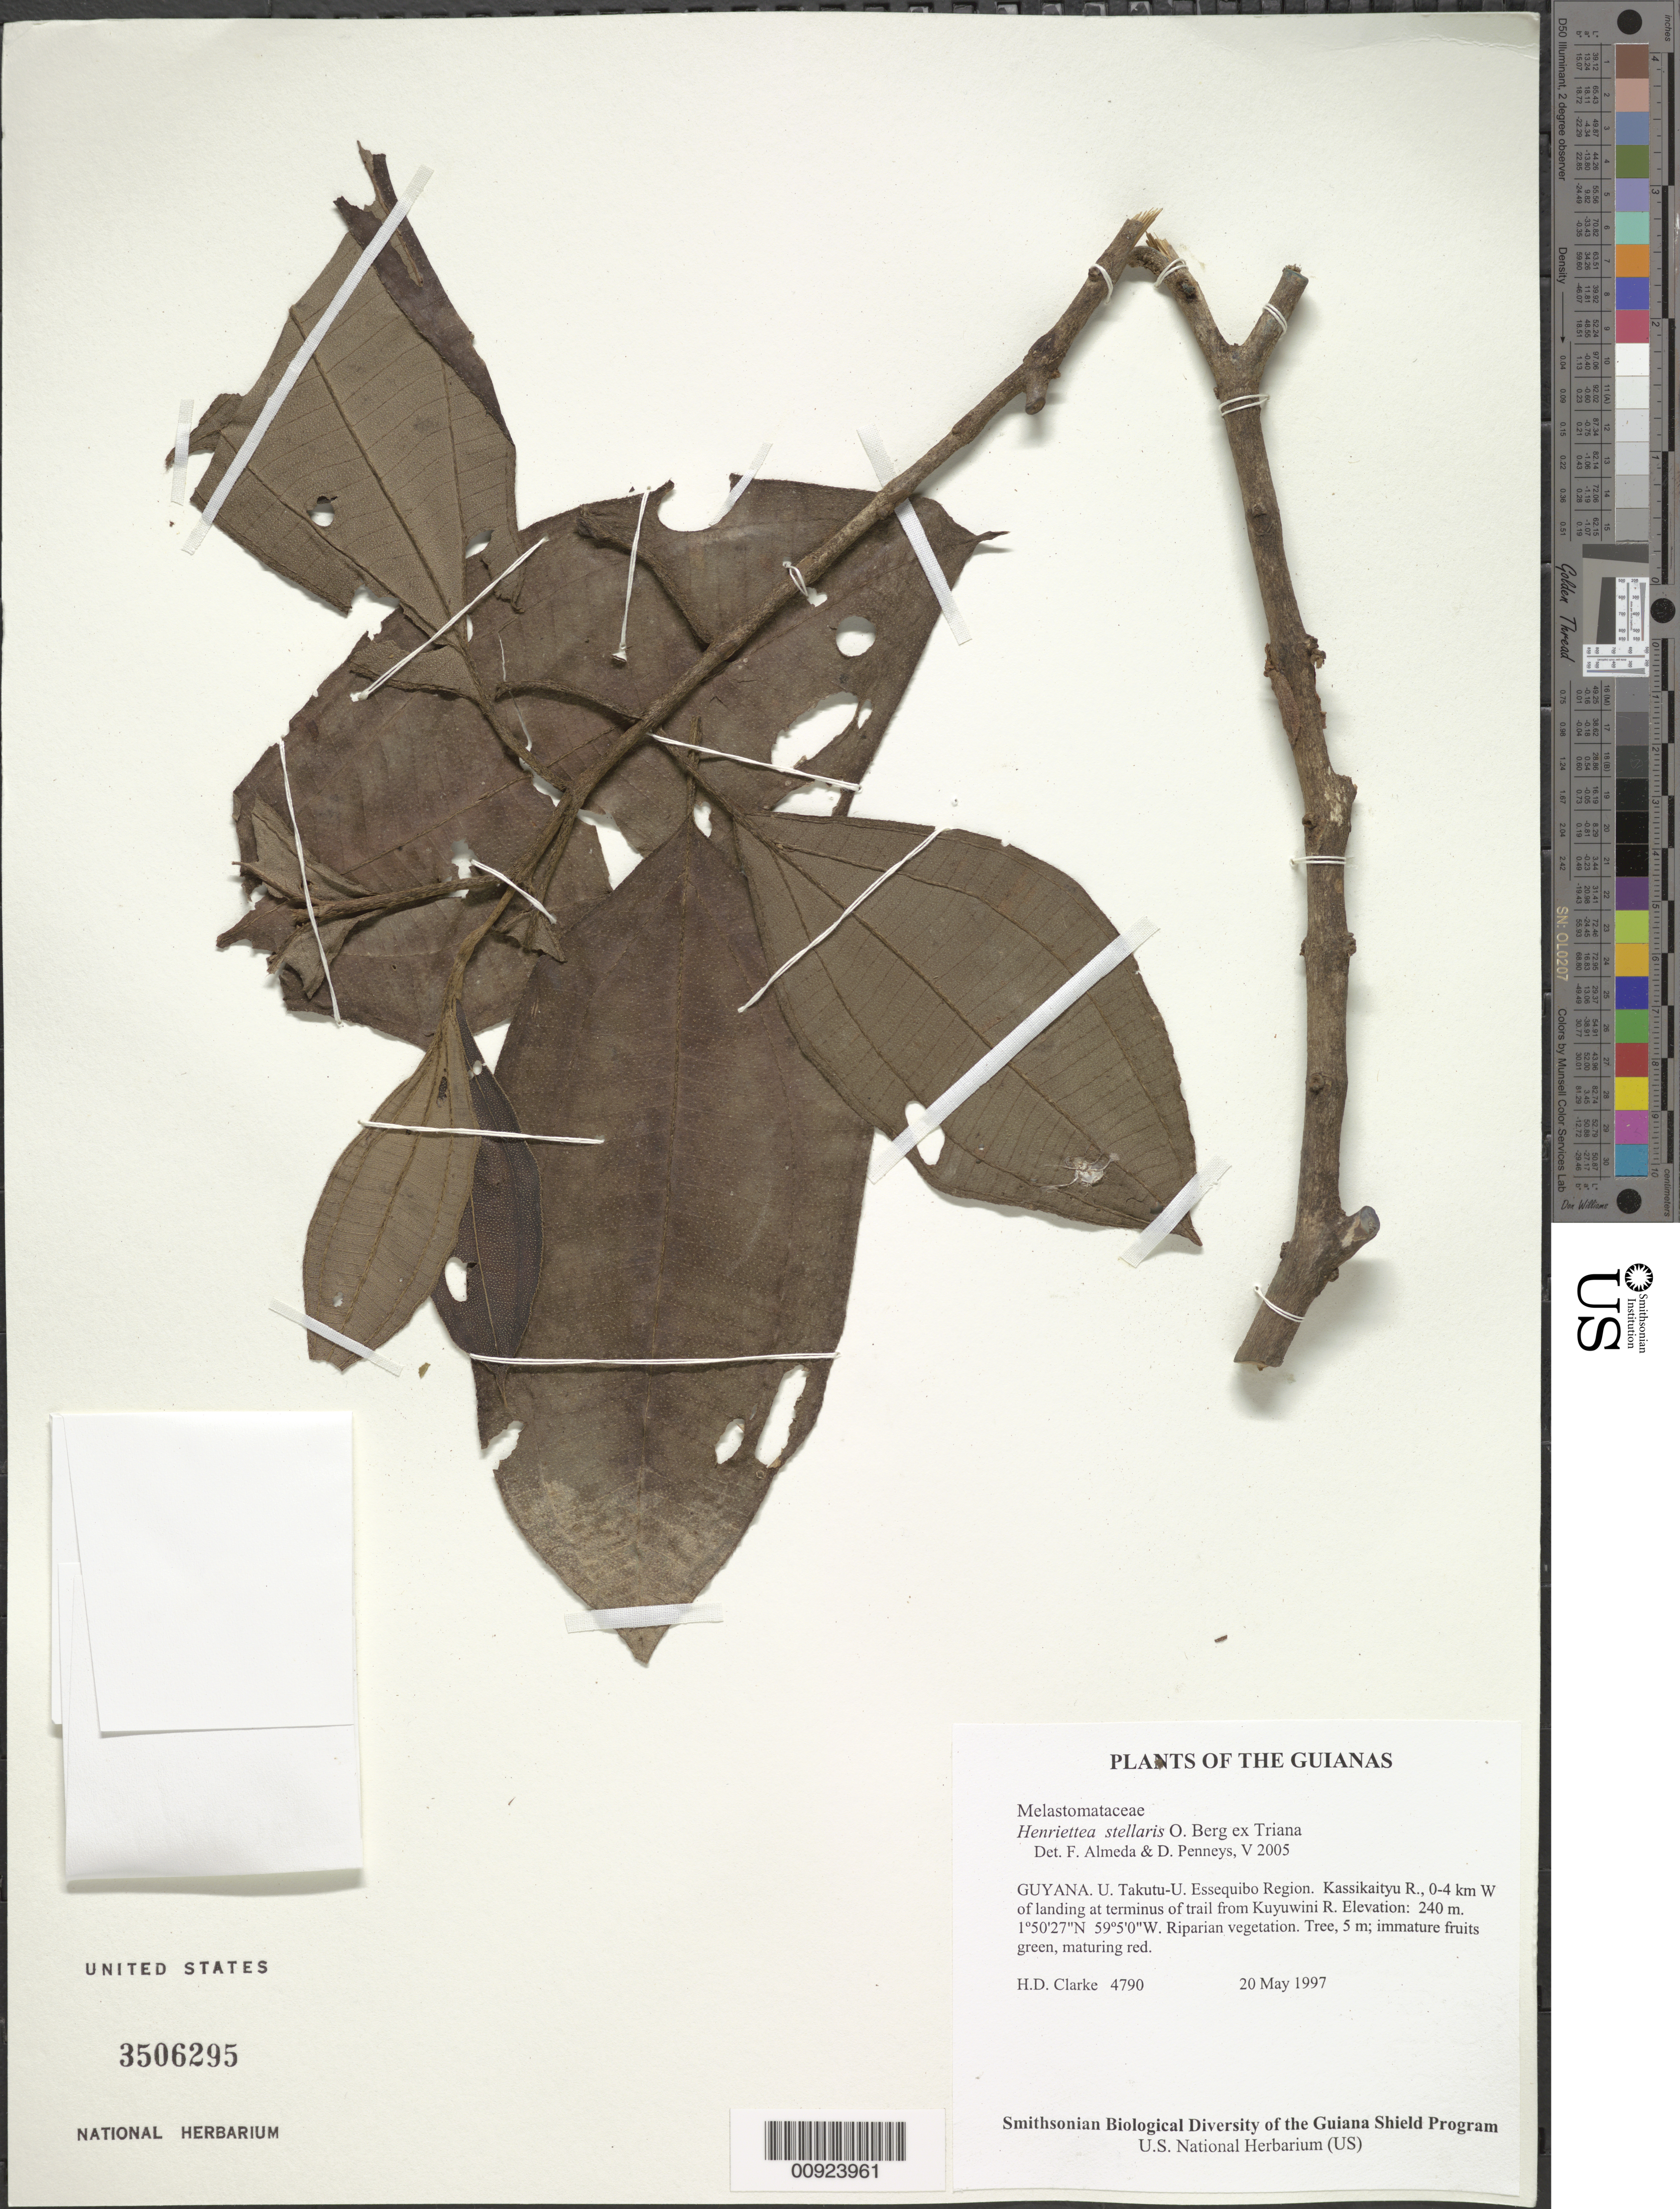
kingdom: Plantae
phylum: Tracheophyta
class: Magnoliopsida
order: Myrtales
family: Melastomataceae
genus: Henriettea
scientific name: Henriettea stellaris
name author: O. Berg ex Triana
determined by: Almeda, F.; Penneys, D. S.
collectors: H. D. Clarke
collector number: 4790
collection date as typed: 20 May 1997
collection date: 1997-05-20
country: Guyana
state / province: U. Takutu-U. Essequibo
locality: Kassikaityu R., 0-4 km W of landing at terminus of trail from Kuyuwini R.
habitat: Riparian vegetation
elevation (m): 240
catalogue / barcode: US 3506295